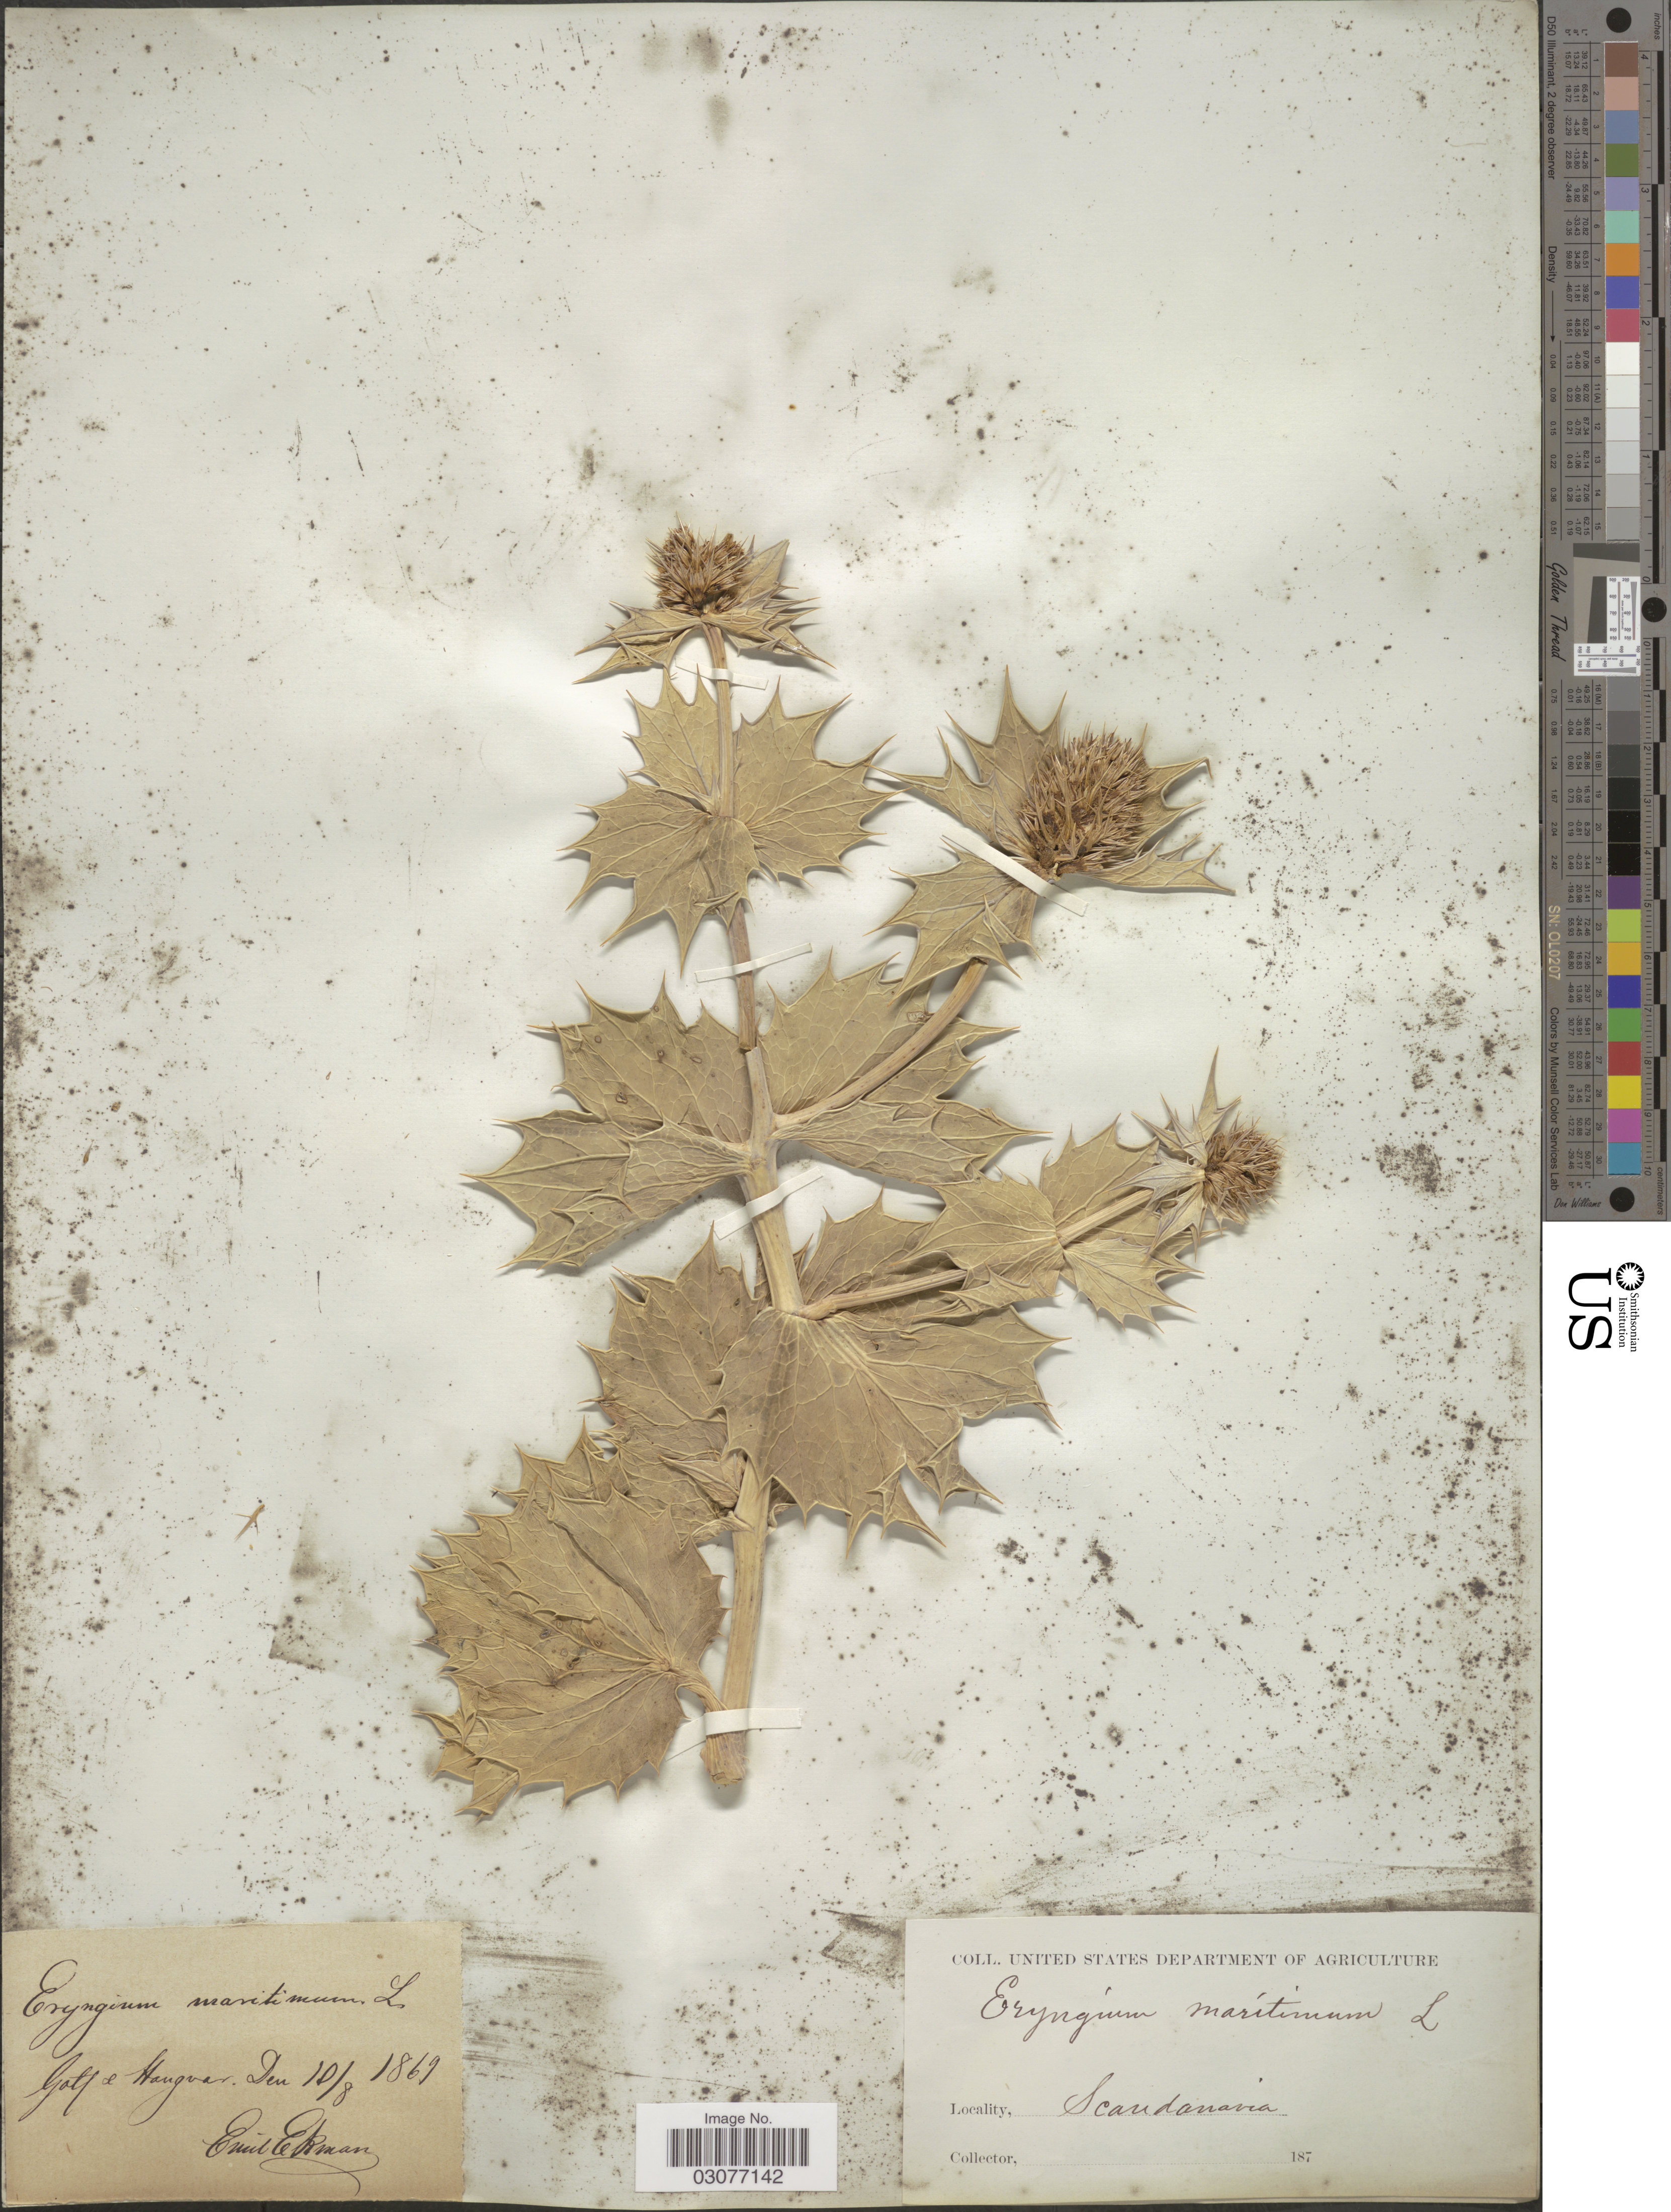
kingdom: Plantae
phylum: Tracheophyta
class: Magnoliopsida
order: Apiales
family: Apiaceae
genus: Eryngium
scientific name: Eryngium maritimum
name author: L.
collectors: E. Ekman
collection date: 1869-08-10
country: Sweden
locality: Scandanavia. Gotz & Hangvar.